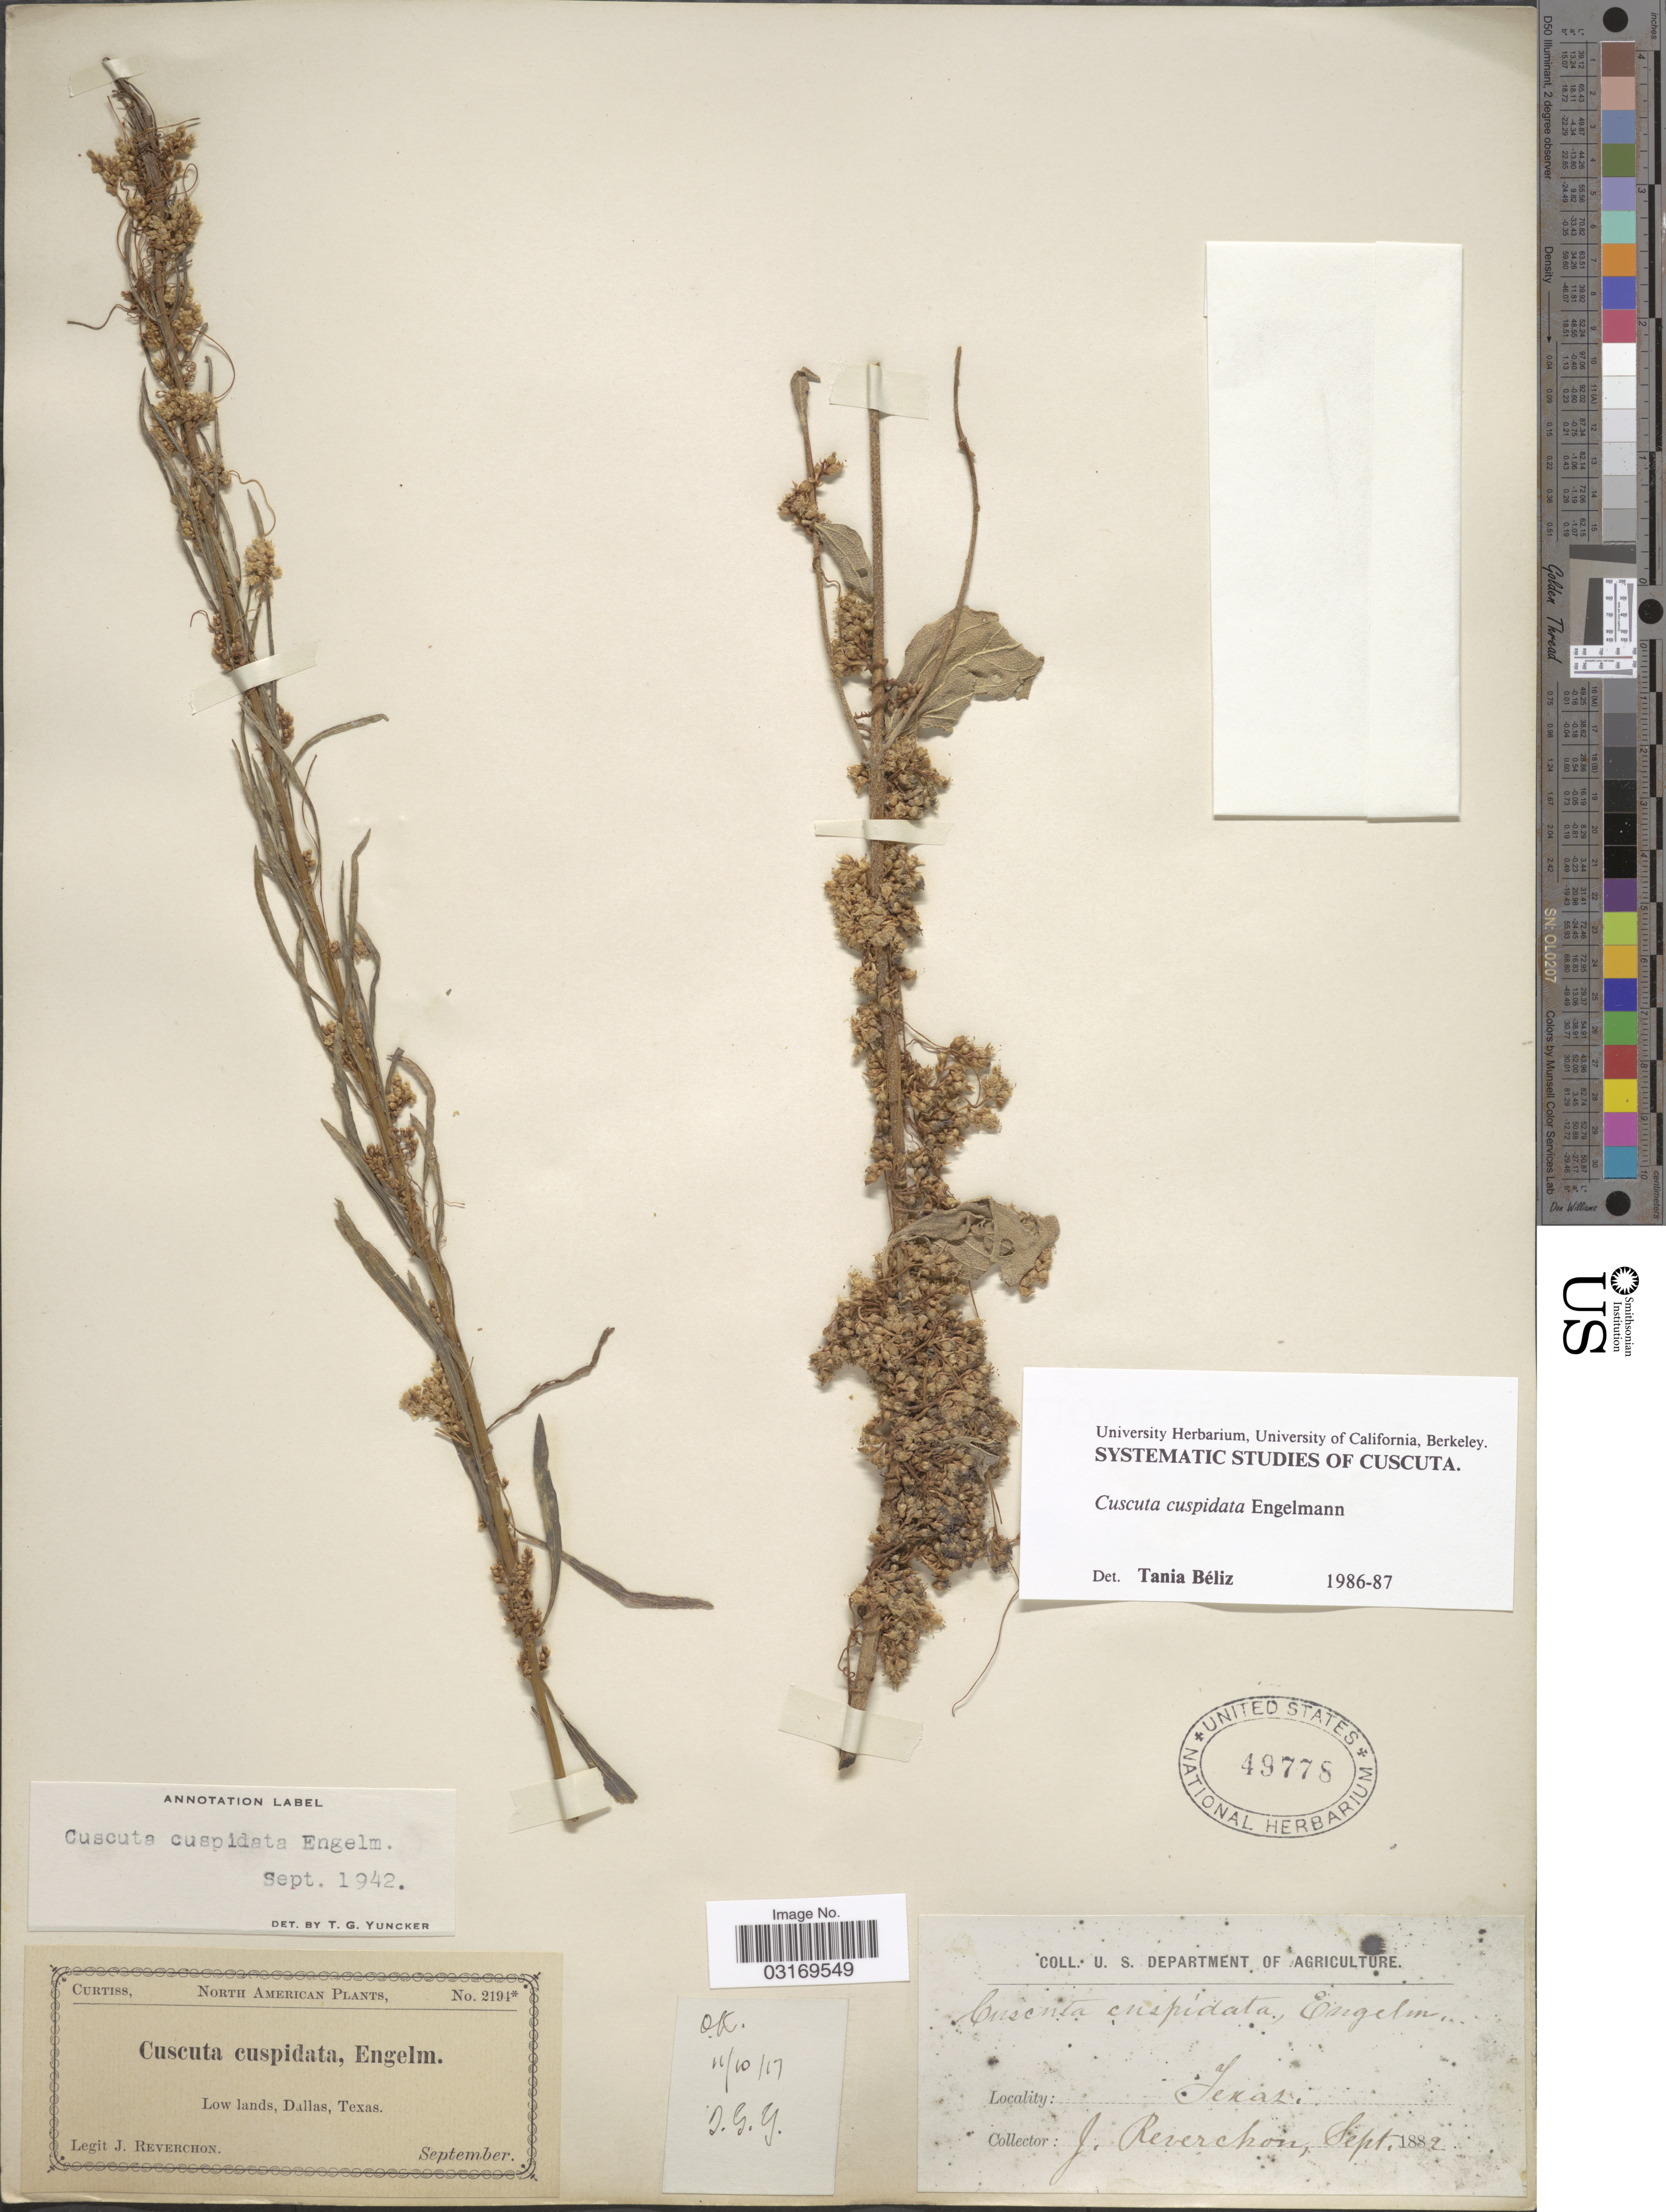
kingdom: Plantae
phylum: Tracheophyta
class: Magnoliopsida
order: Solanales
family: Convolvulaceae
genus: Cuscuta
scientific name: Cuscuta cuspidata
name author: Engelm.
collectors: J. Reverchon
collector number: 2194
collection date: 1882-09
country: United States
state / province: Texas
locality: Low lands, Dallas.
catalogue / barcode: US 49778